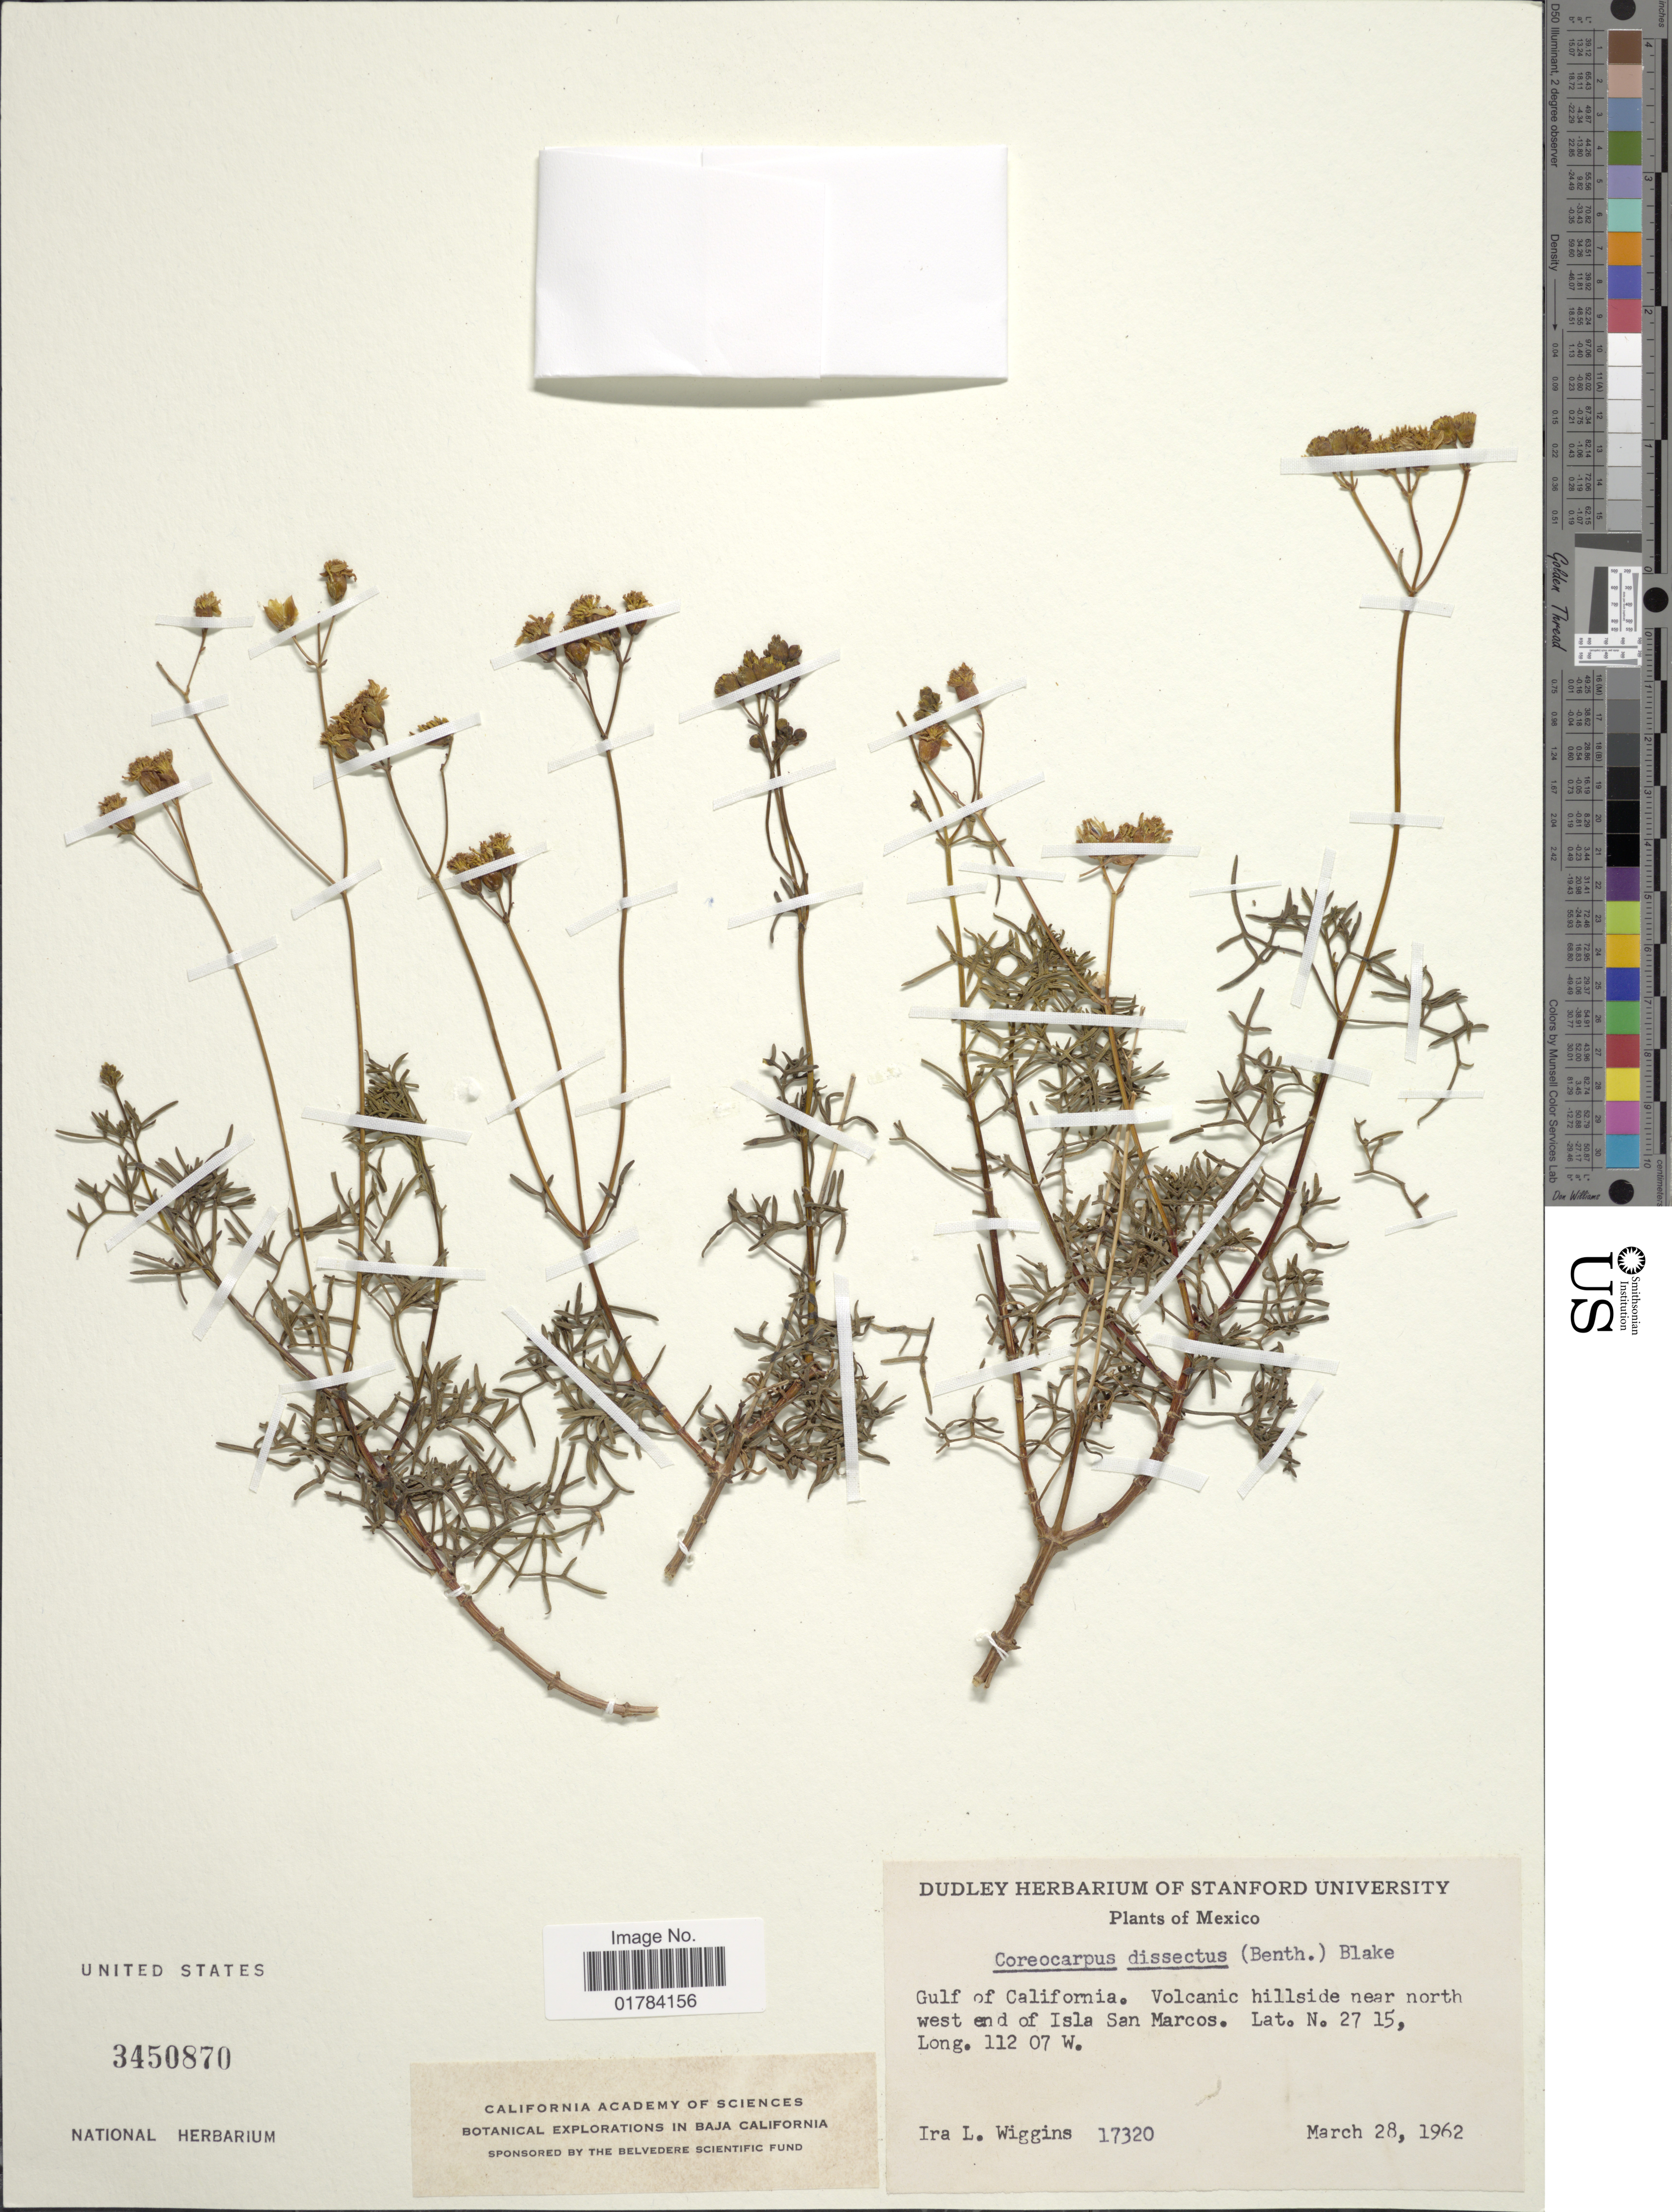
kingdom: Plantae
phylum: Tracheophyta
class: Magnoliopsida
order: Asterales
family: Asteraceae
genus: Coreocarpus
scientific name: Coreocarpus dissectus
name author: (Benth.) S.F. Blake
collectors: I. L. Wiggins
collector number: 17320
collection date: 1962-03-28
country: Mexico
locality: Gulf of California. Volcanic hillside near north west end of Isla San Marcos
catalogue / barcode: US 3450870